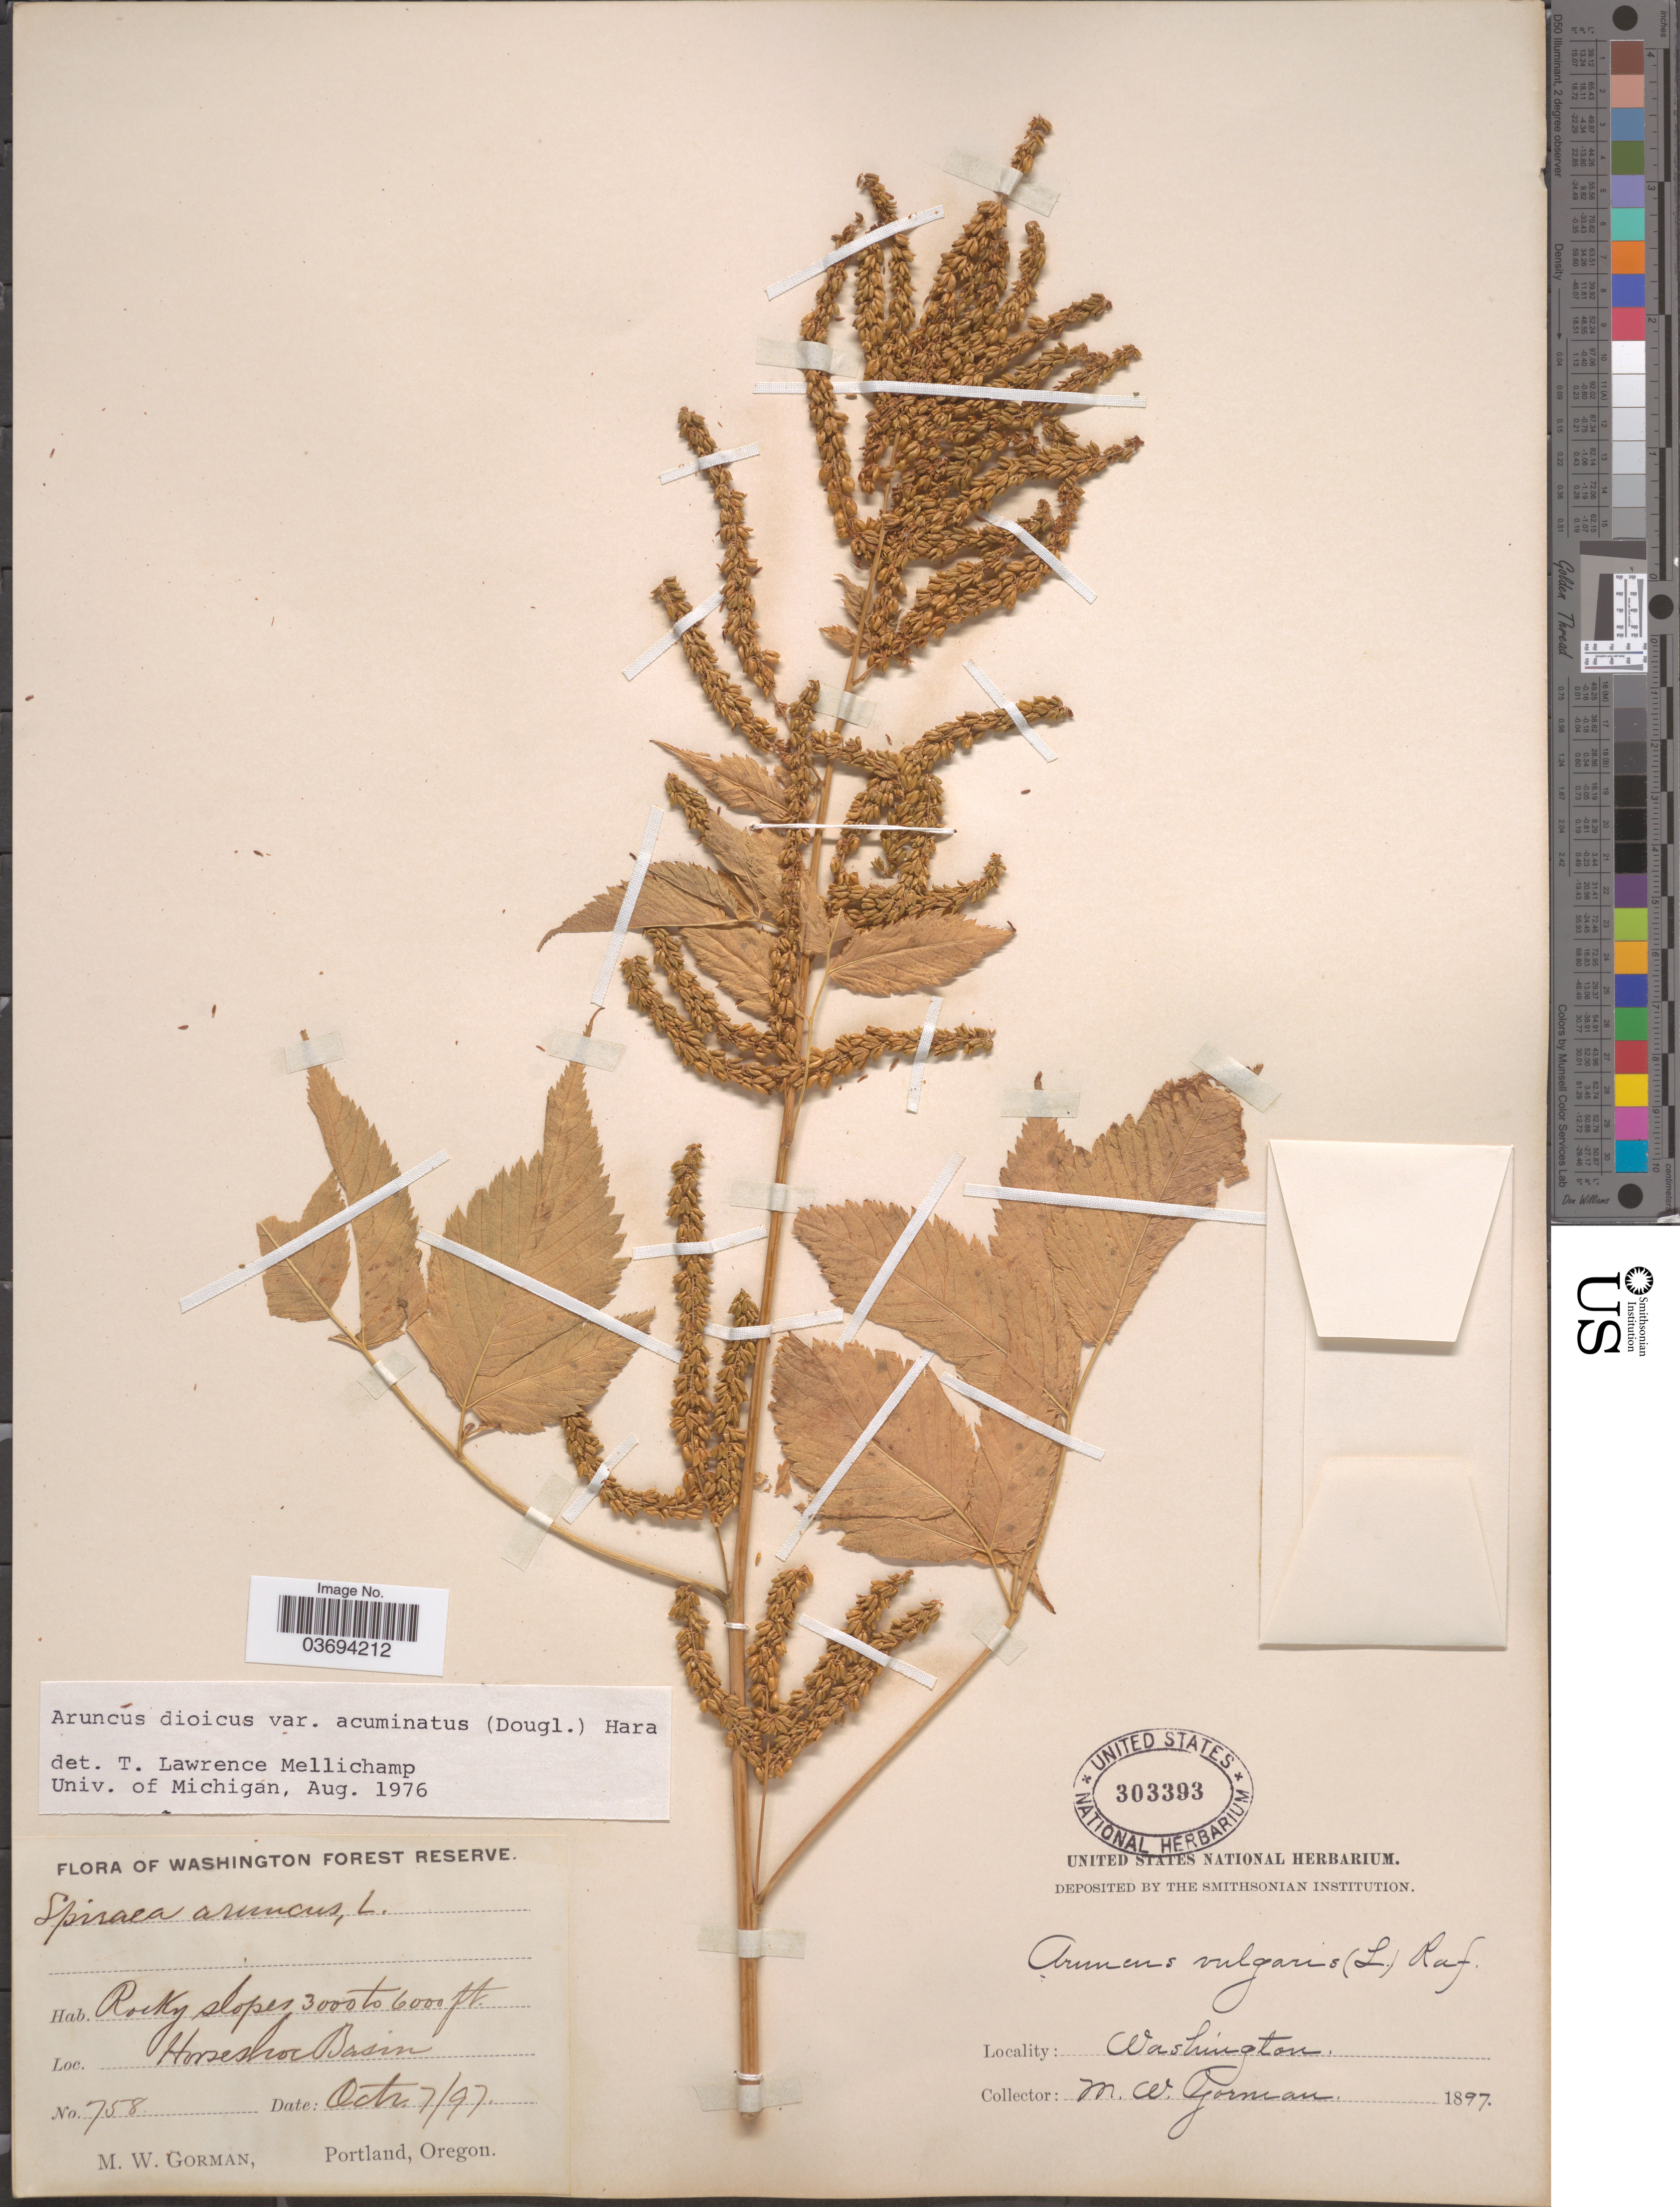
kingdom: Plantae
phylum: Tracheophyta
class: Magnoliopsida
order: Rosales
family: Rosaceae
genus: Aruncus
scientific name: Aruncus dioicus var. acuminatus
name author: (Rydb.) H. Hara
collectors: M. W. Gorman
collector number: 758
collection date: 1897-10-07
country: United States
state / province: Washington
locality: Rocky slopes. Horseshoe Basin.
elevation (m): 914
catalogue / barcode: US 303393